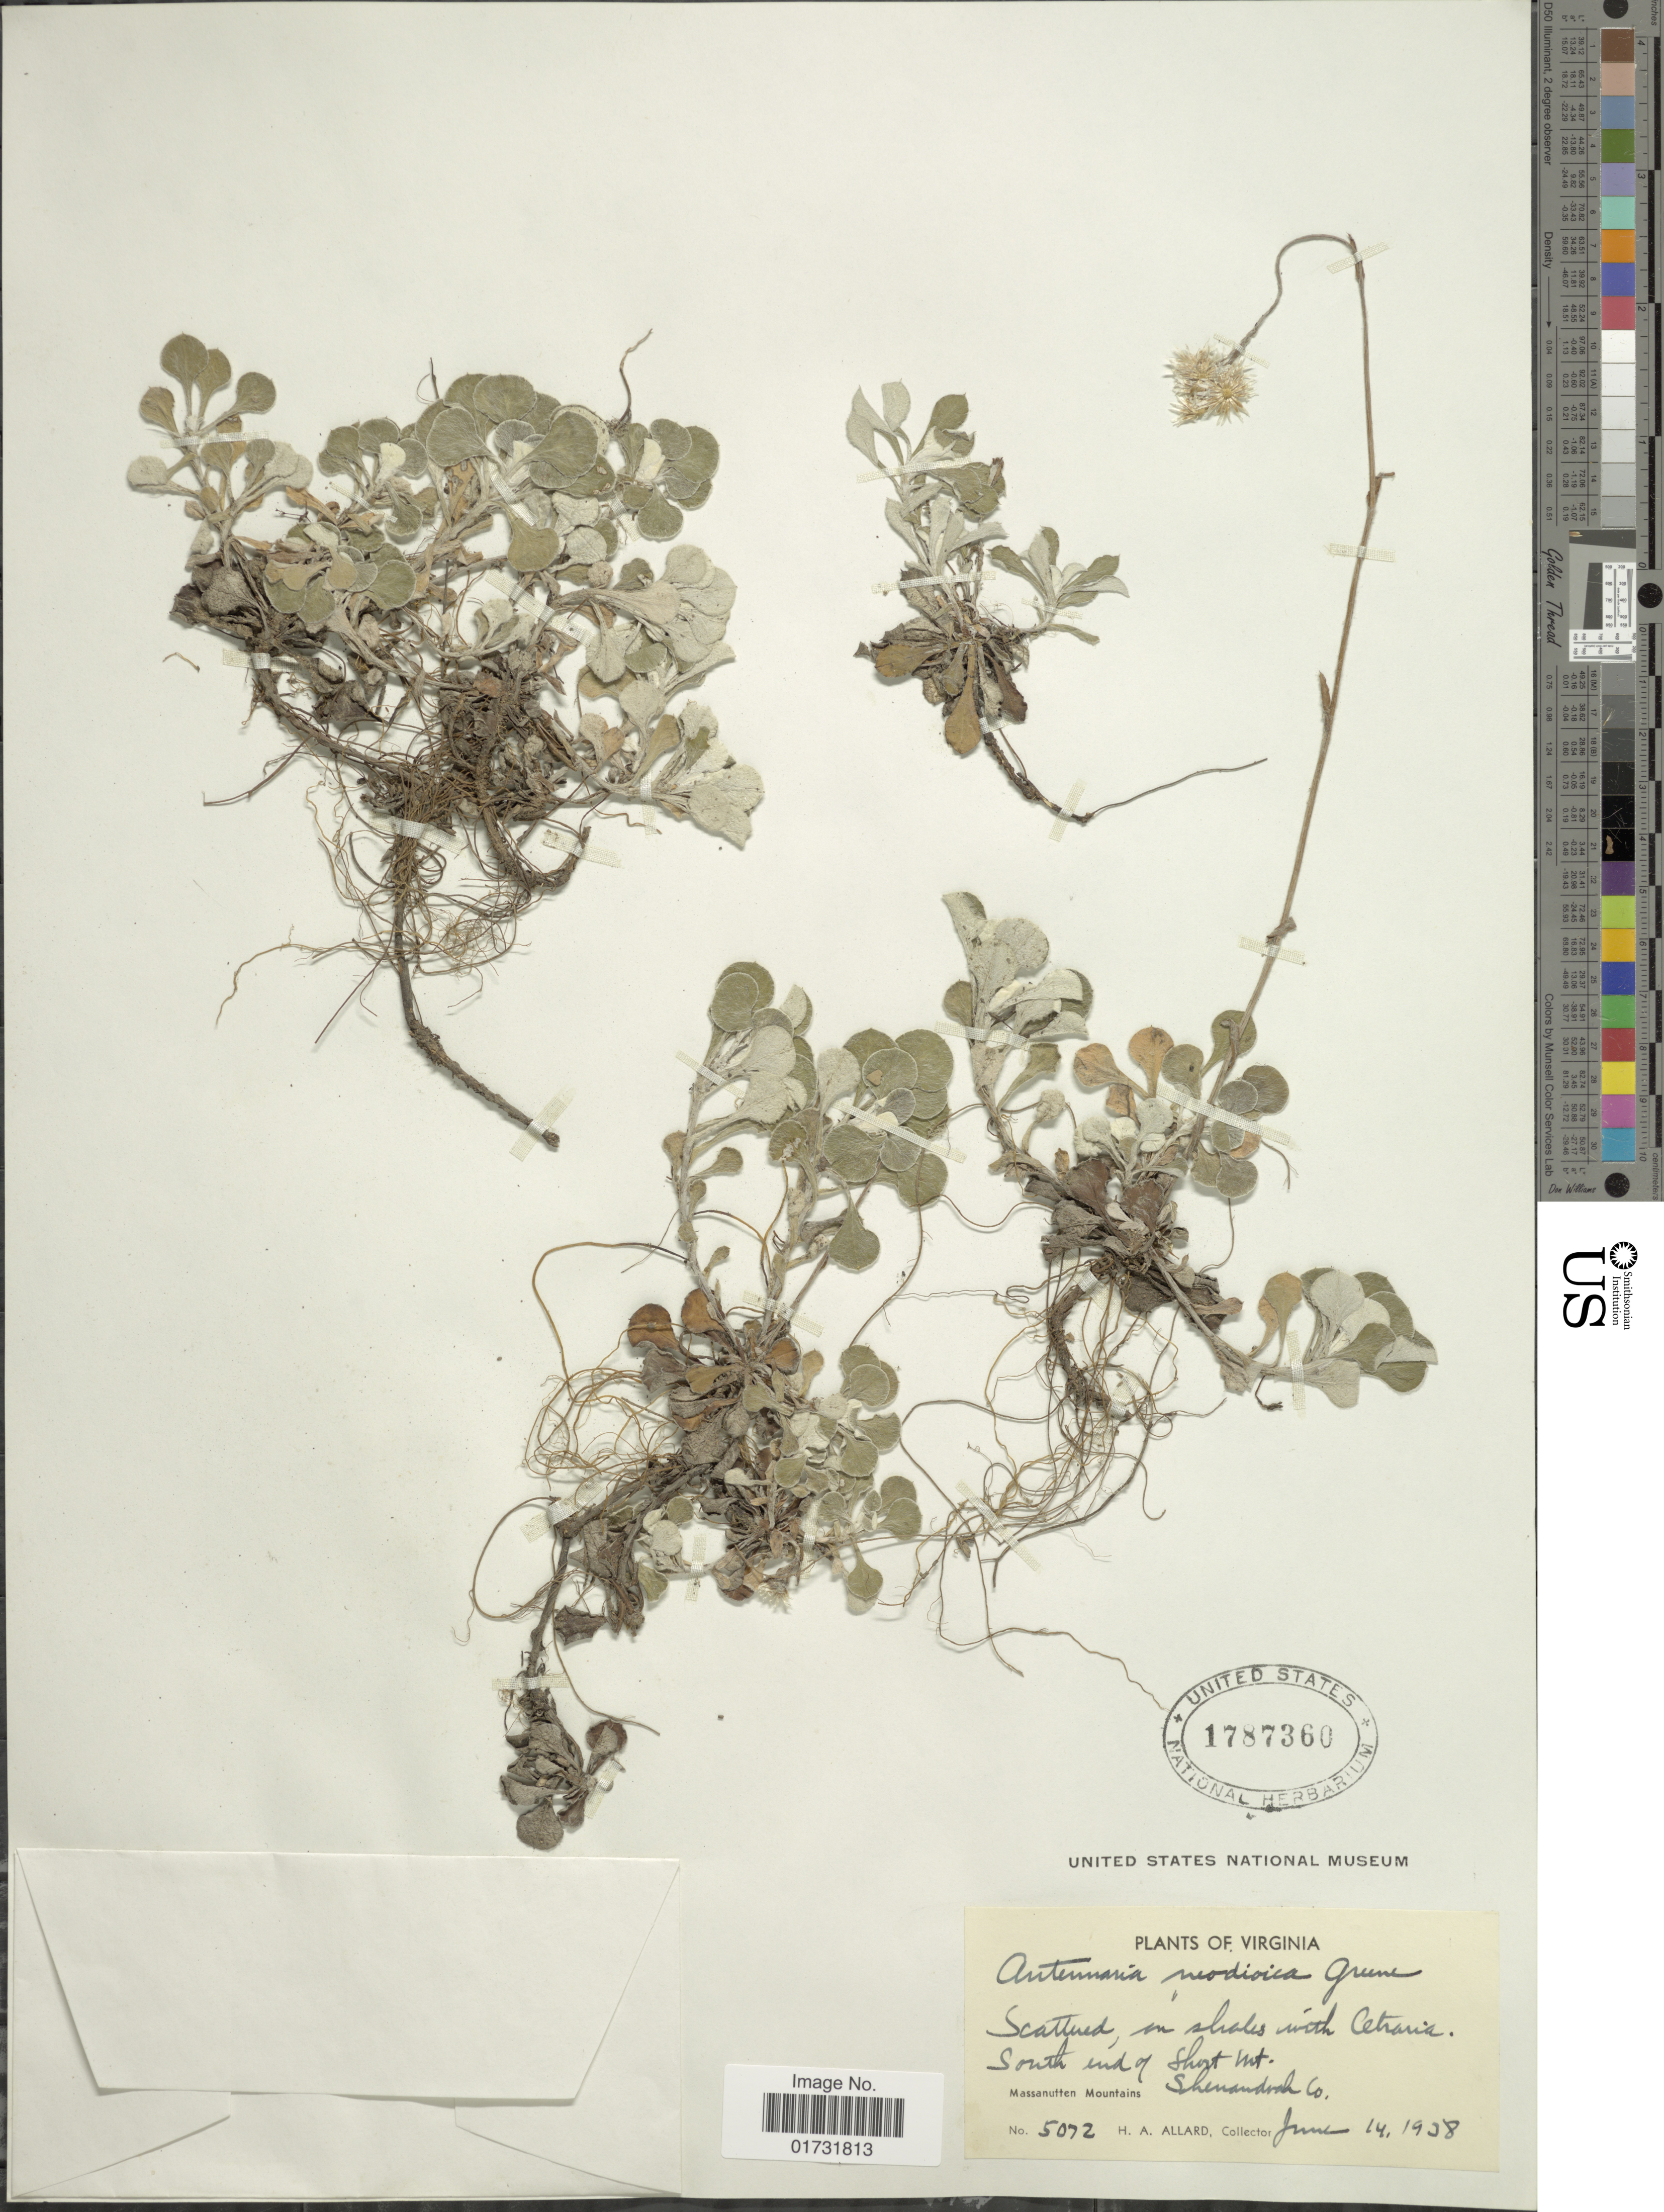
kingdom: Plantae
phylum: Tracheophyta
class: Magnoliopsida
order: Asterales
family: Asteraceae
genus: Antennaria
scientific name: Antennaria neodioica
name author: Greene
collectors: H. A. Allard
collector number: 5072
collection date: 1938-06-14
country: United States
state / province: Virginia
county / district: Shenandoah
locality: South end of short mts. Massanutten Mountains, Shenandoah Co.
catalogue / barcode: US 1787360